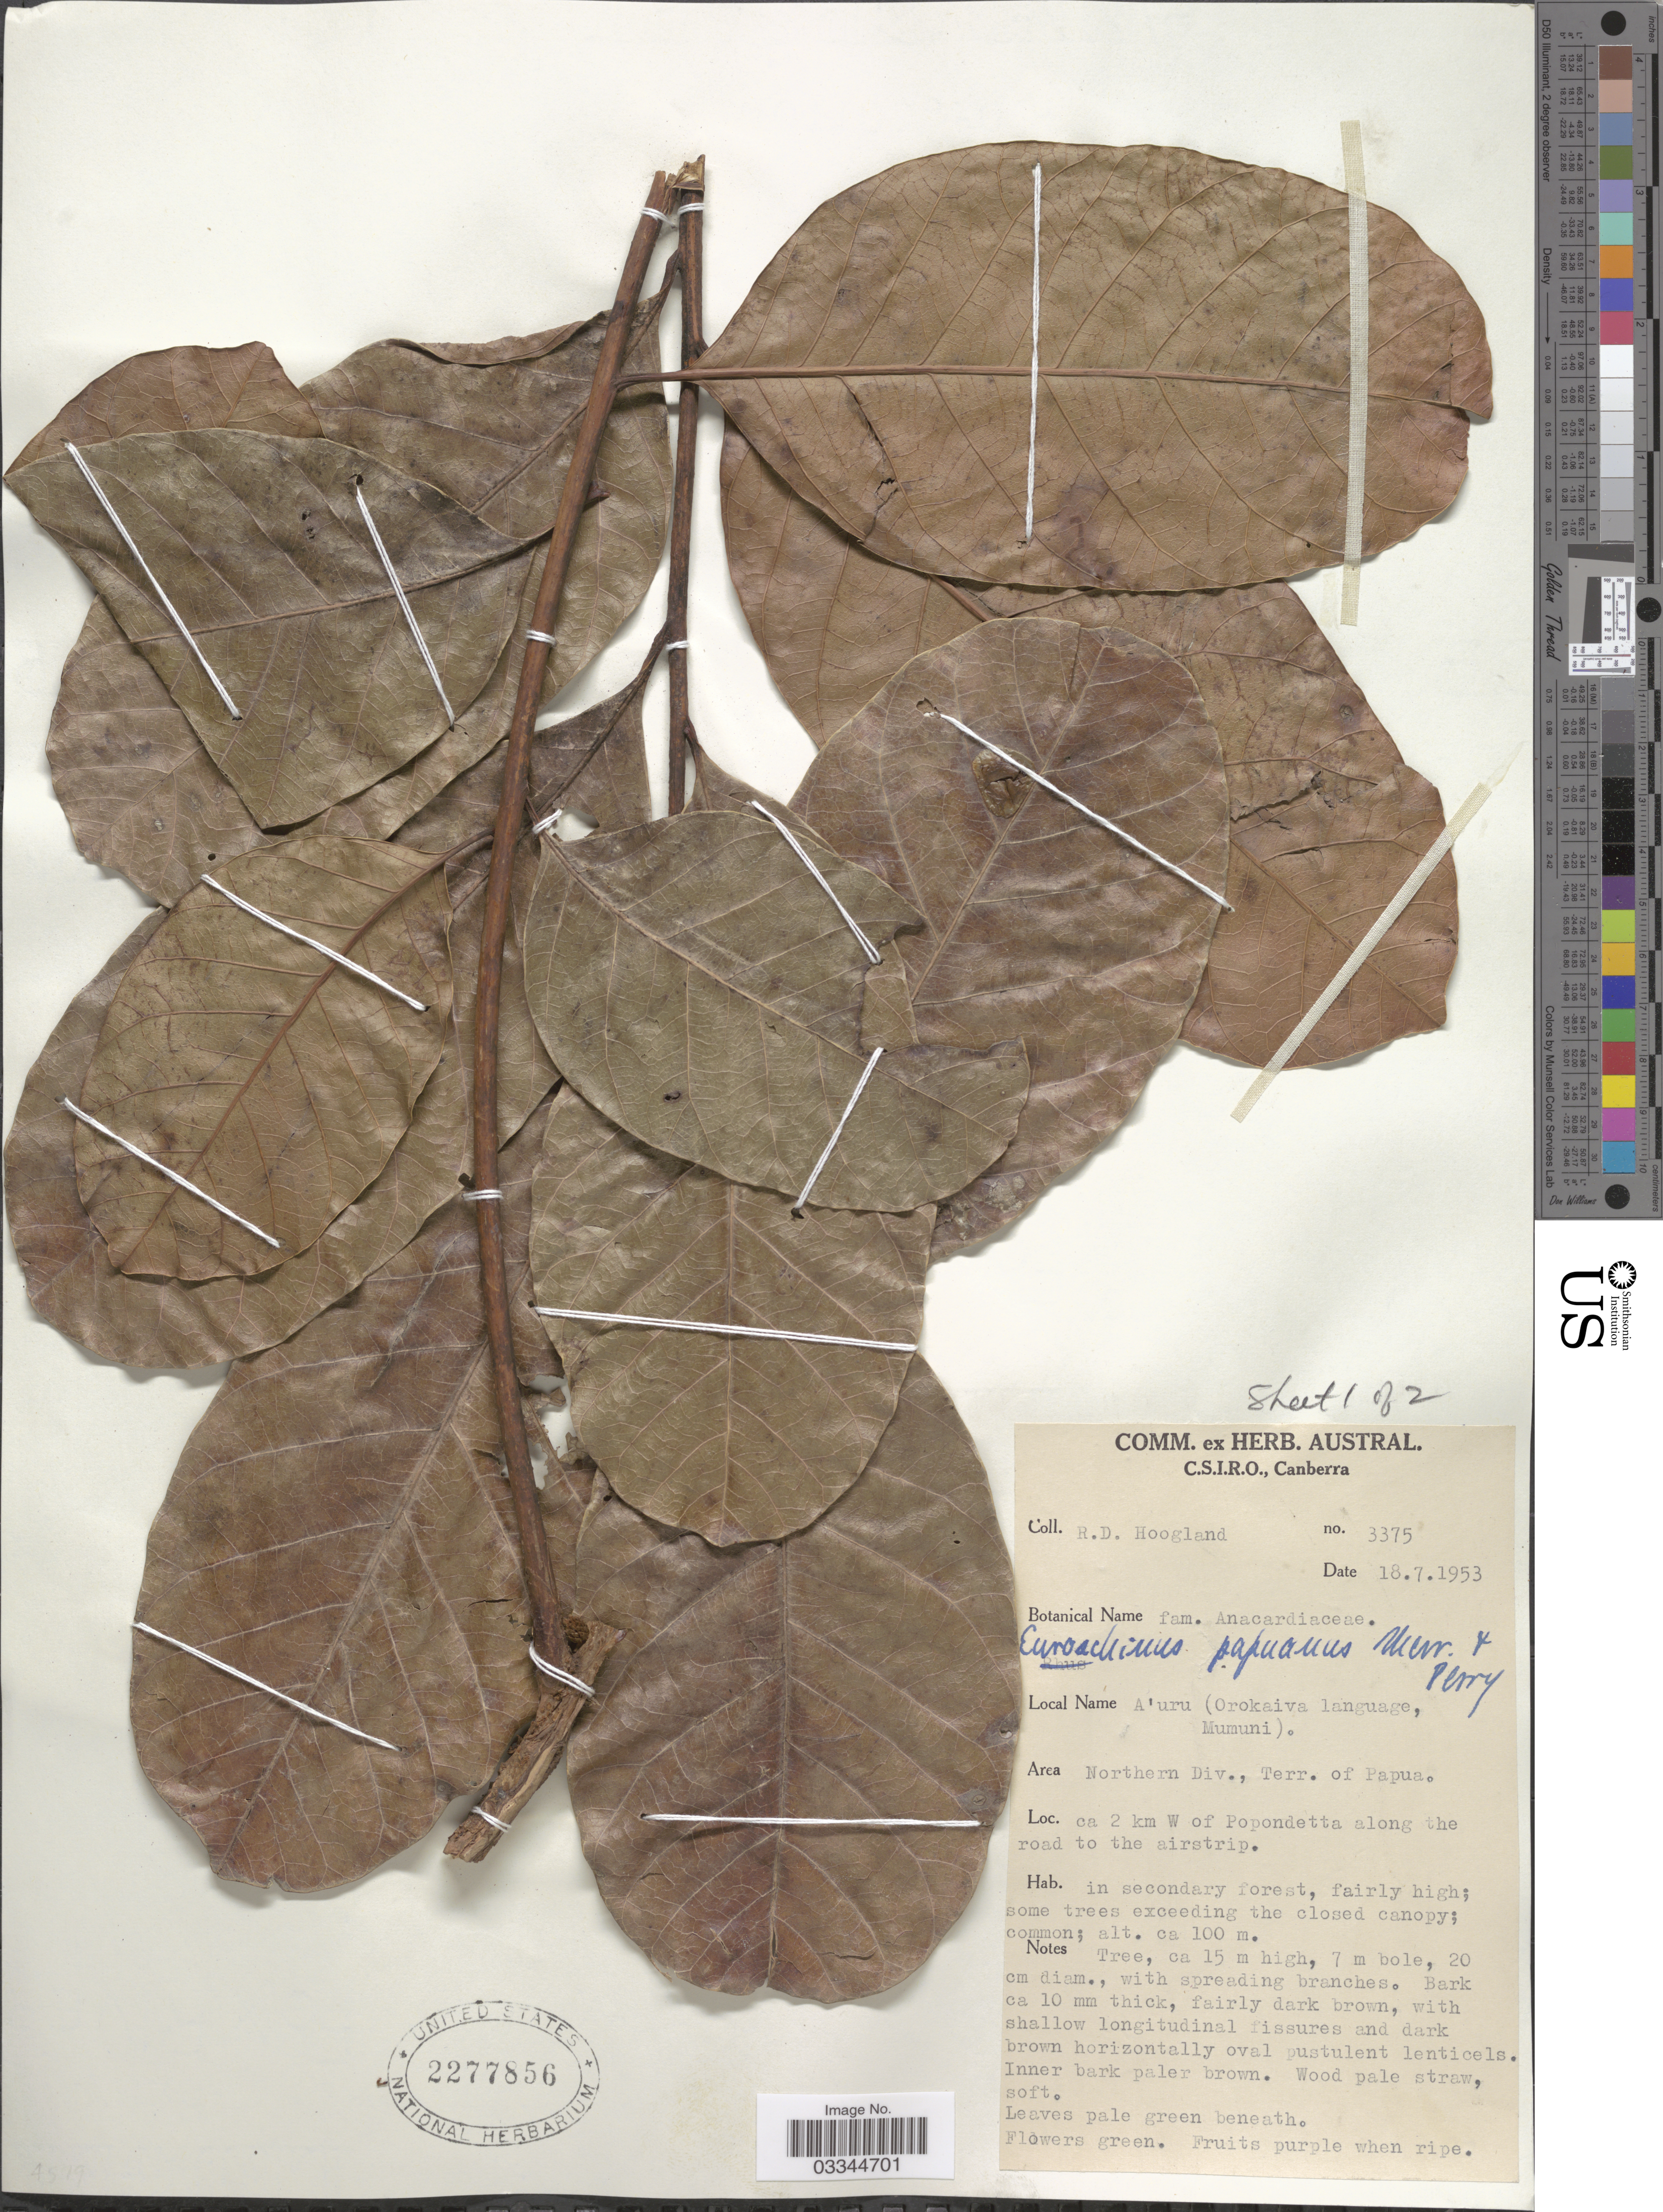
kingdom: Plantae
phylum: Tracheophyta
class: Magnoliopsida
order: Sapindales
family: Anacardiaceae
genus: Euroschinus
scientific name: Euroschinus papuanus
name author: Merr. & L.M. Perry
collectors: R. D. Hoogland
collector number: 3375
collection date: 1953-07-18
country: Papua New Guinea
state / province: Northern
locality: Northern Div., Terr. of Papua, ca 2 km W of Popondetta along the road to the airstrip.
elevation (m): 100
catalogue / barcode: US 2277856